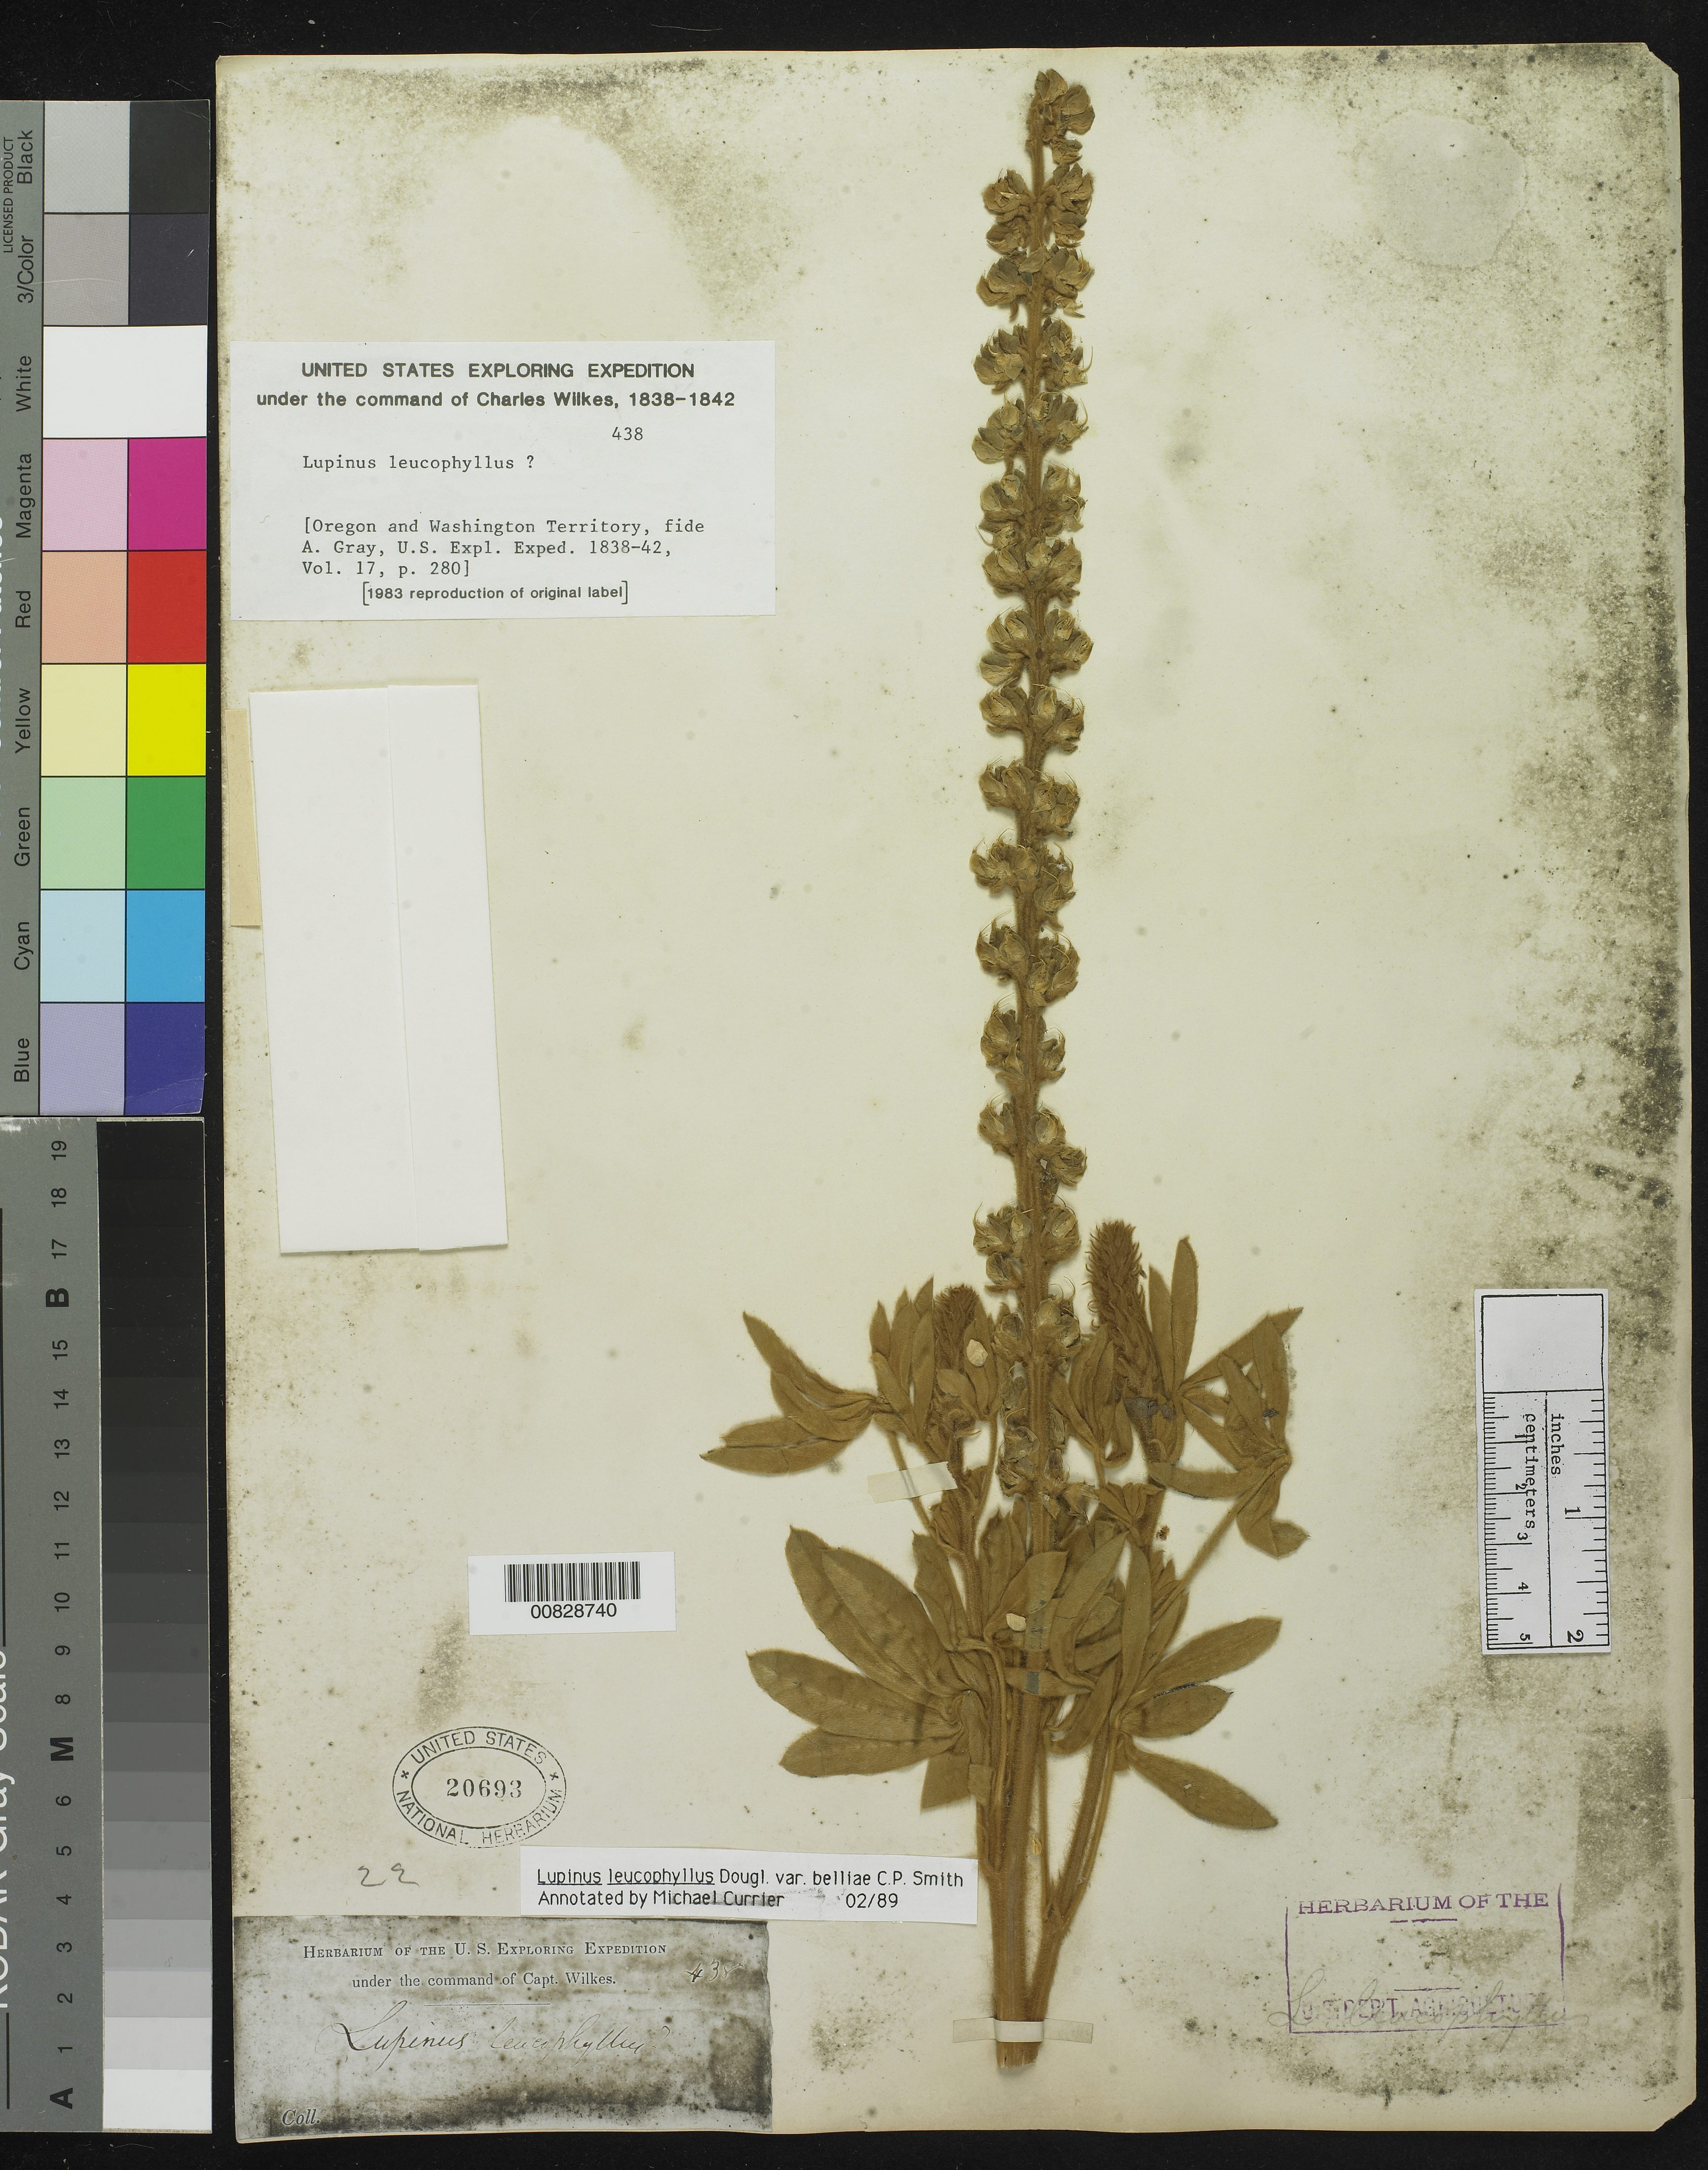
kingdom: Plantae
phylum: Tracheophyta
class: Magnoliopsida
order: Fabales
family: Fabaceae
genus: Lupinus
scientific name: Lupinus leucophyllus var. belliae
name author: C.P. Sm.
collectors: Wilkes Explor. Exped.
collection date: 1838/1842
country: United States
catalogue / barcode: US 20693